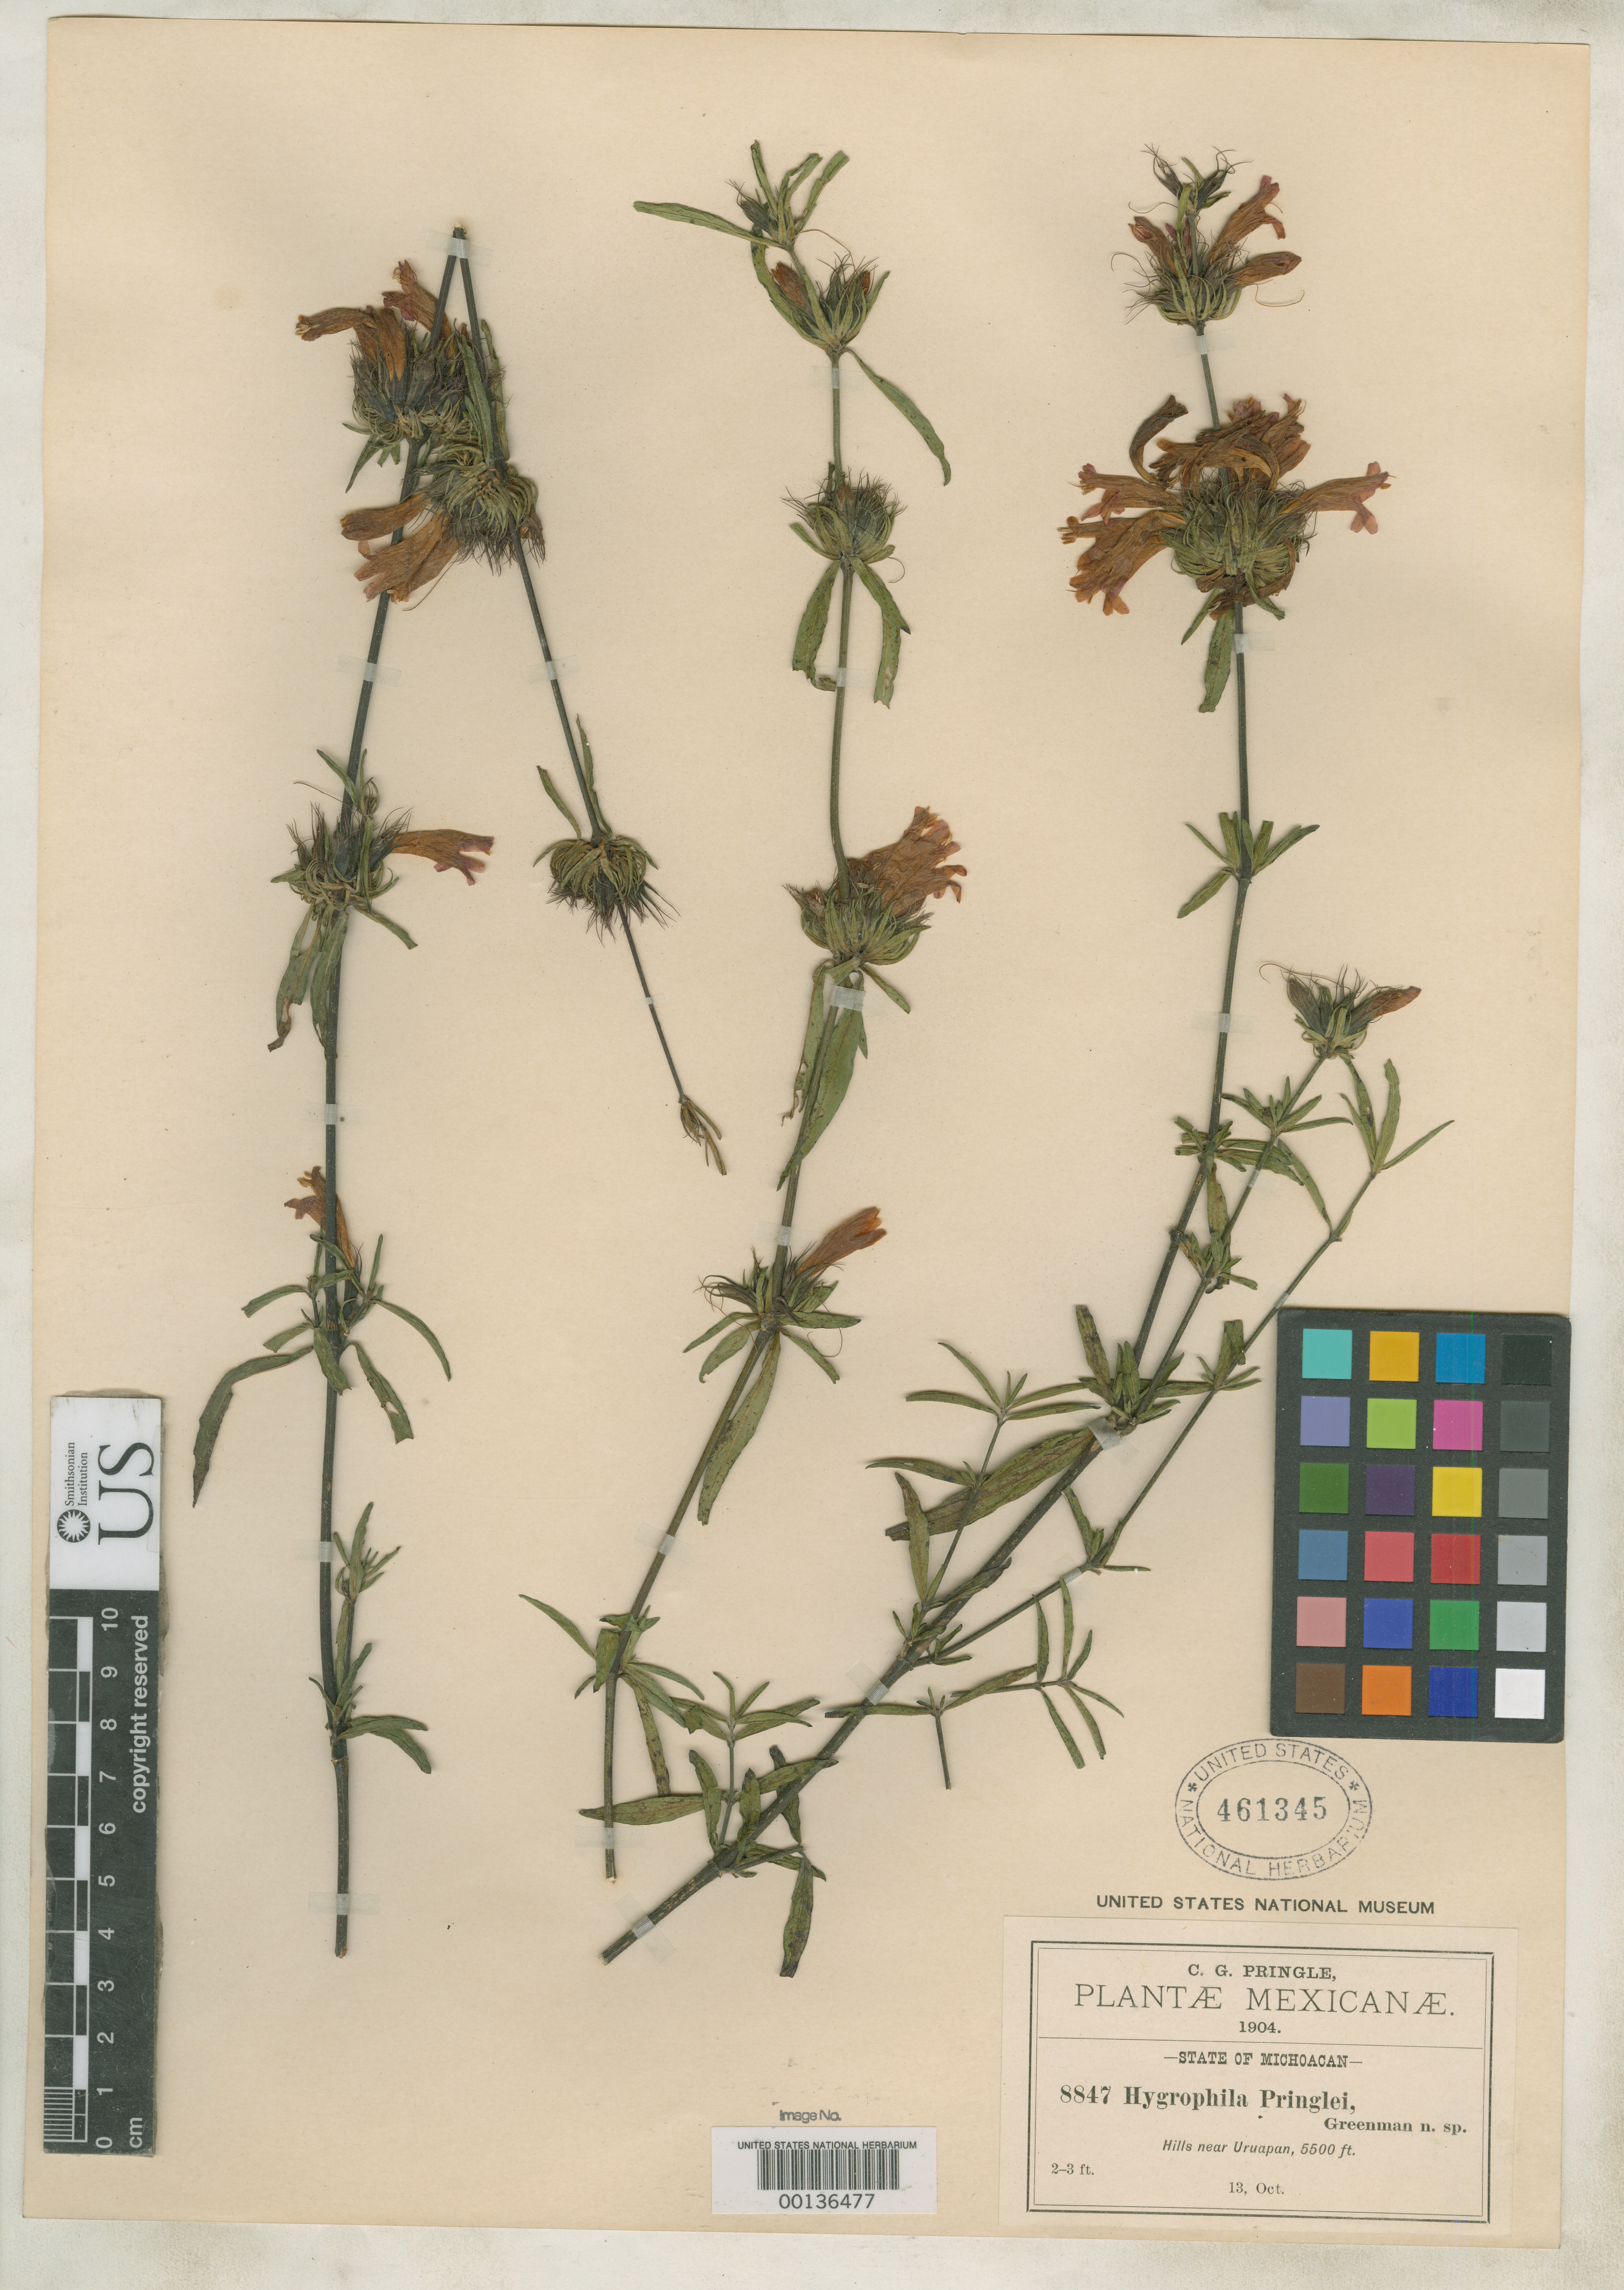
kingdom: Plantae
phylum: Tracheophyta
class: Magnoliopsida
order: Lamiales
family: Acanthaceae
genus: Hygrophila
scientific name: Hygrophila pringlei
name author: Greenm.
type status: Isotype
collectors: C. G. Pringle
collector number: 8847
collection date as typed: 13 Oct 1904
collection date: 1904-10-13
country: Mexico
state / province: Michoacán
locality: Near Uruapan.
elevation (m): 1675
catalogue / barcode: US 461345